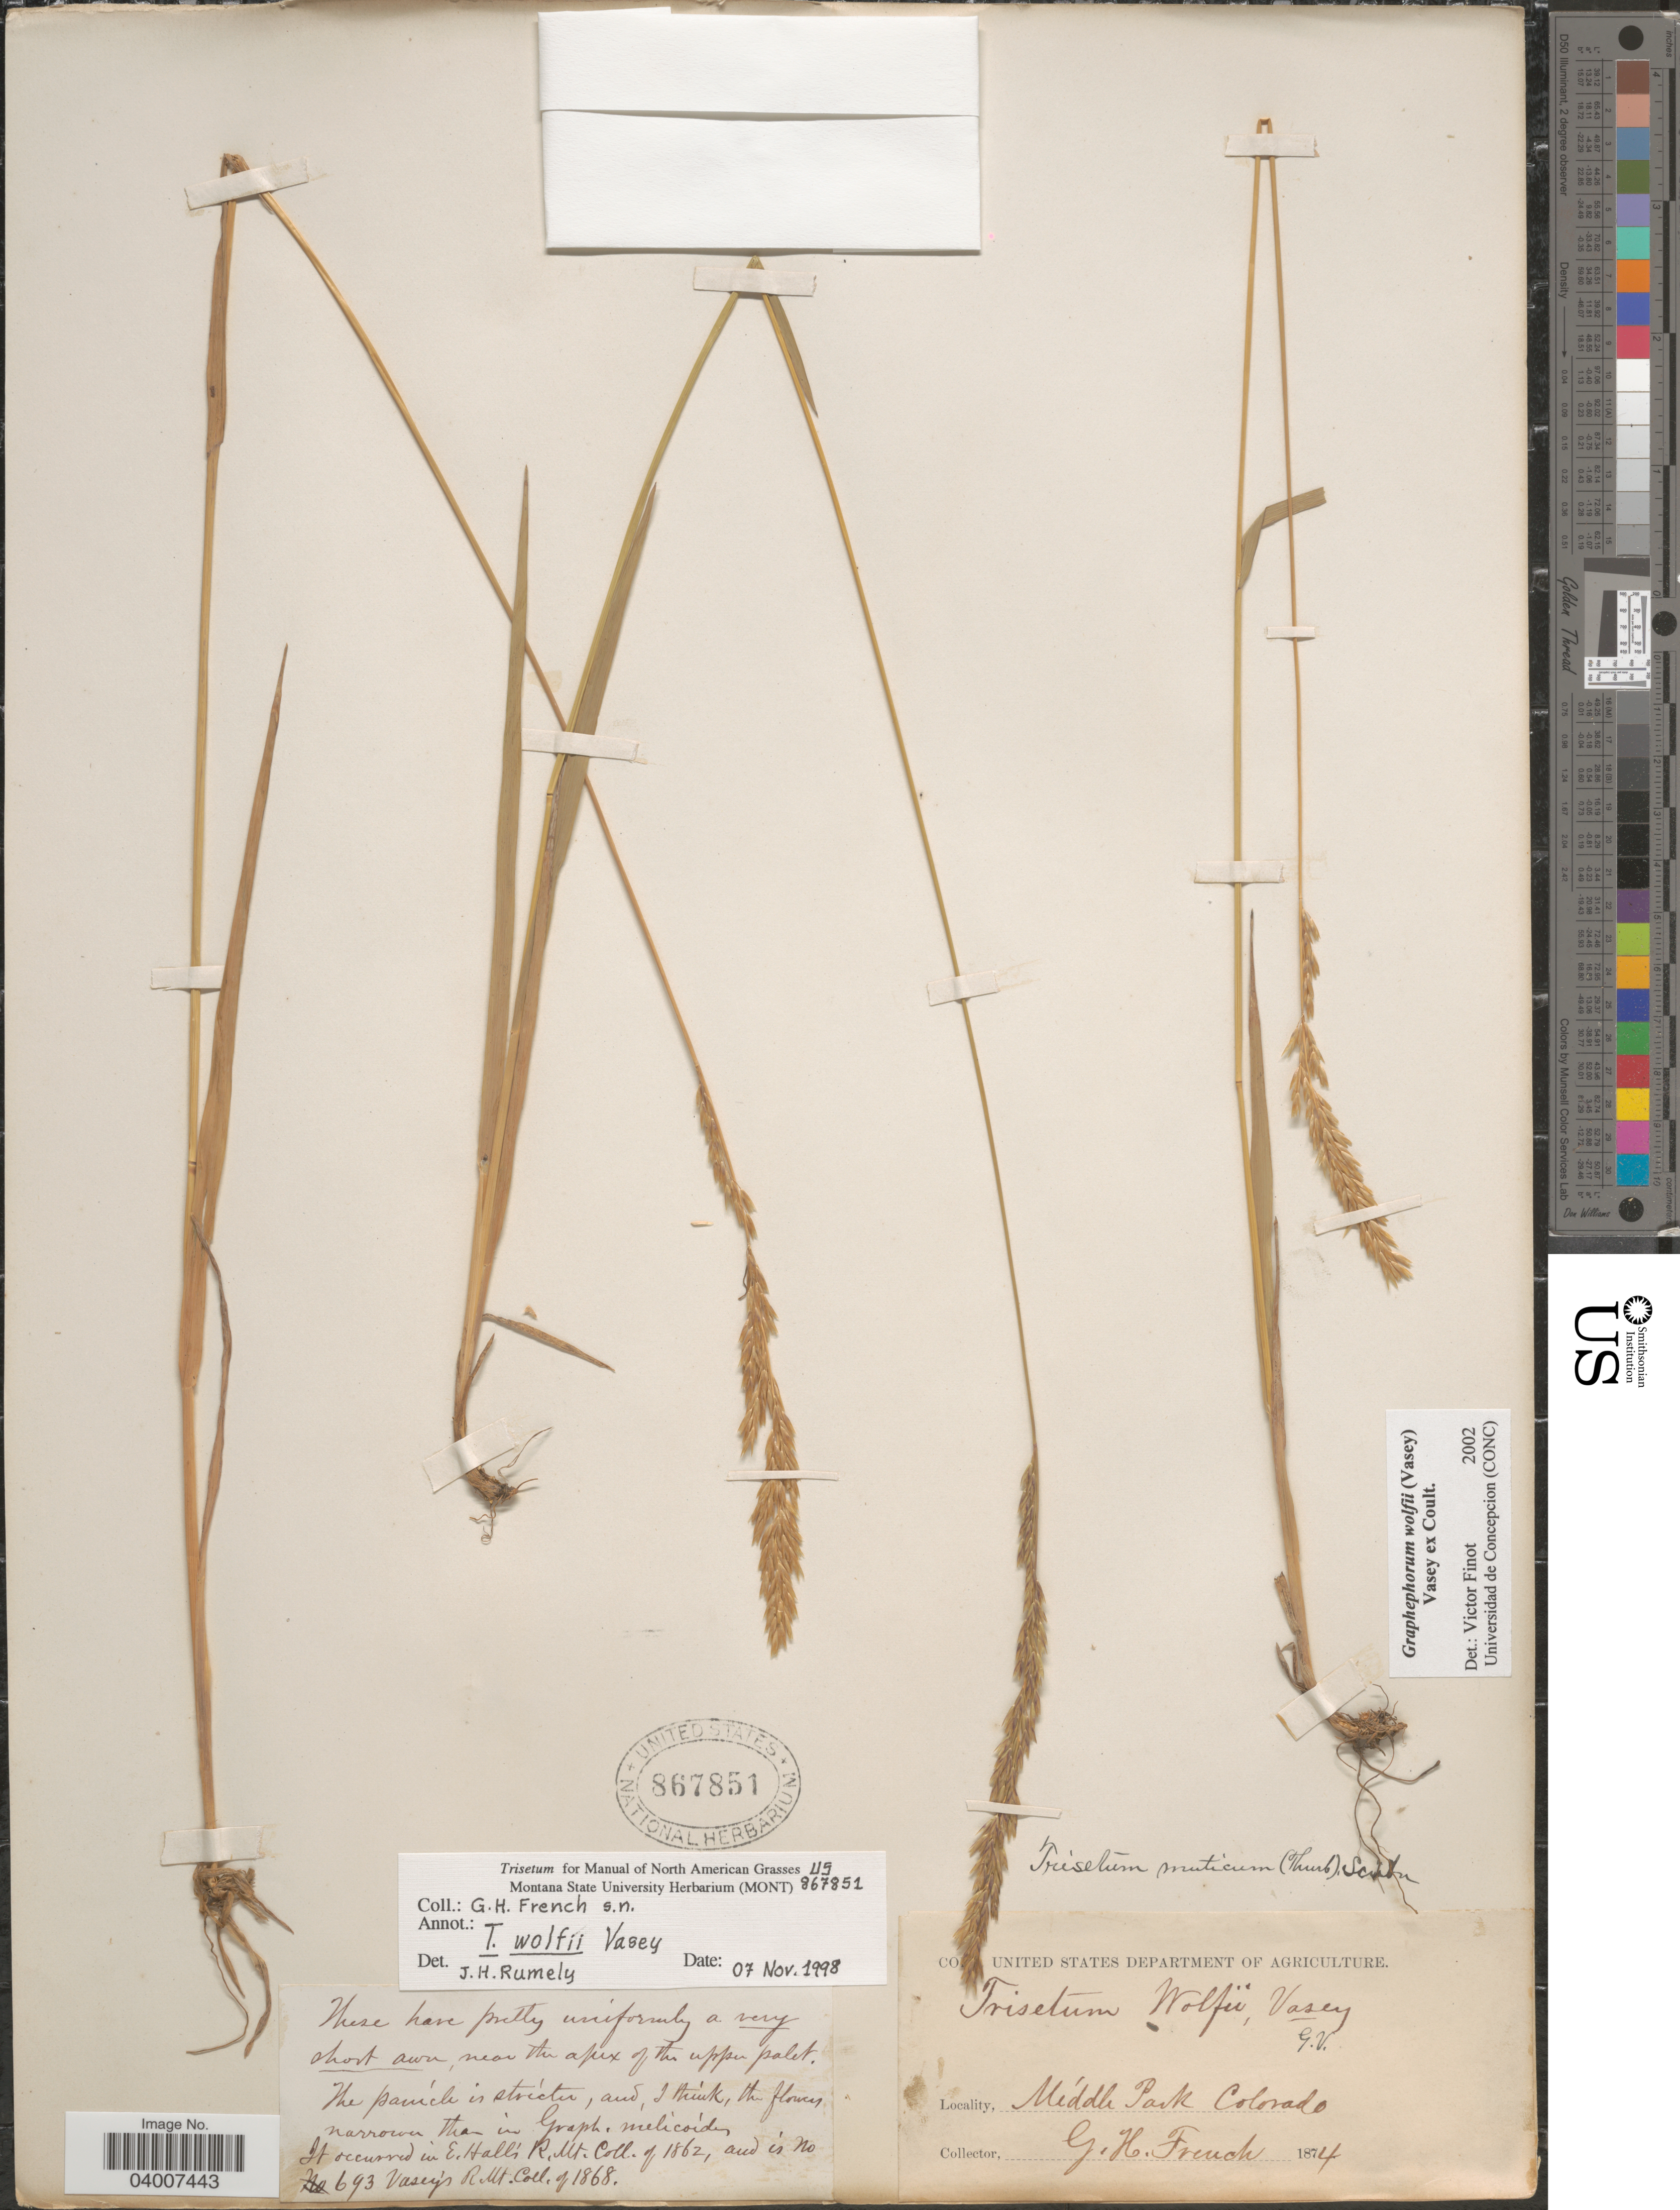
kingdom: Plantae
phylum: Tracheophyta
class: Liliopsida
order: Poales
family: Poaceae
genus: Graphephorum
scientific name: Graphephorum wolfii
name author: (E. Fourn.) Vasey ex Coult.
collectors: G. H. French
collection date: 1874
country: United States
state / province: Colorado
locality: Middle Park.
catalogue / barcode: US 867851